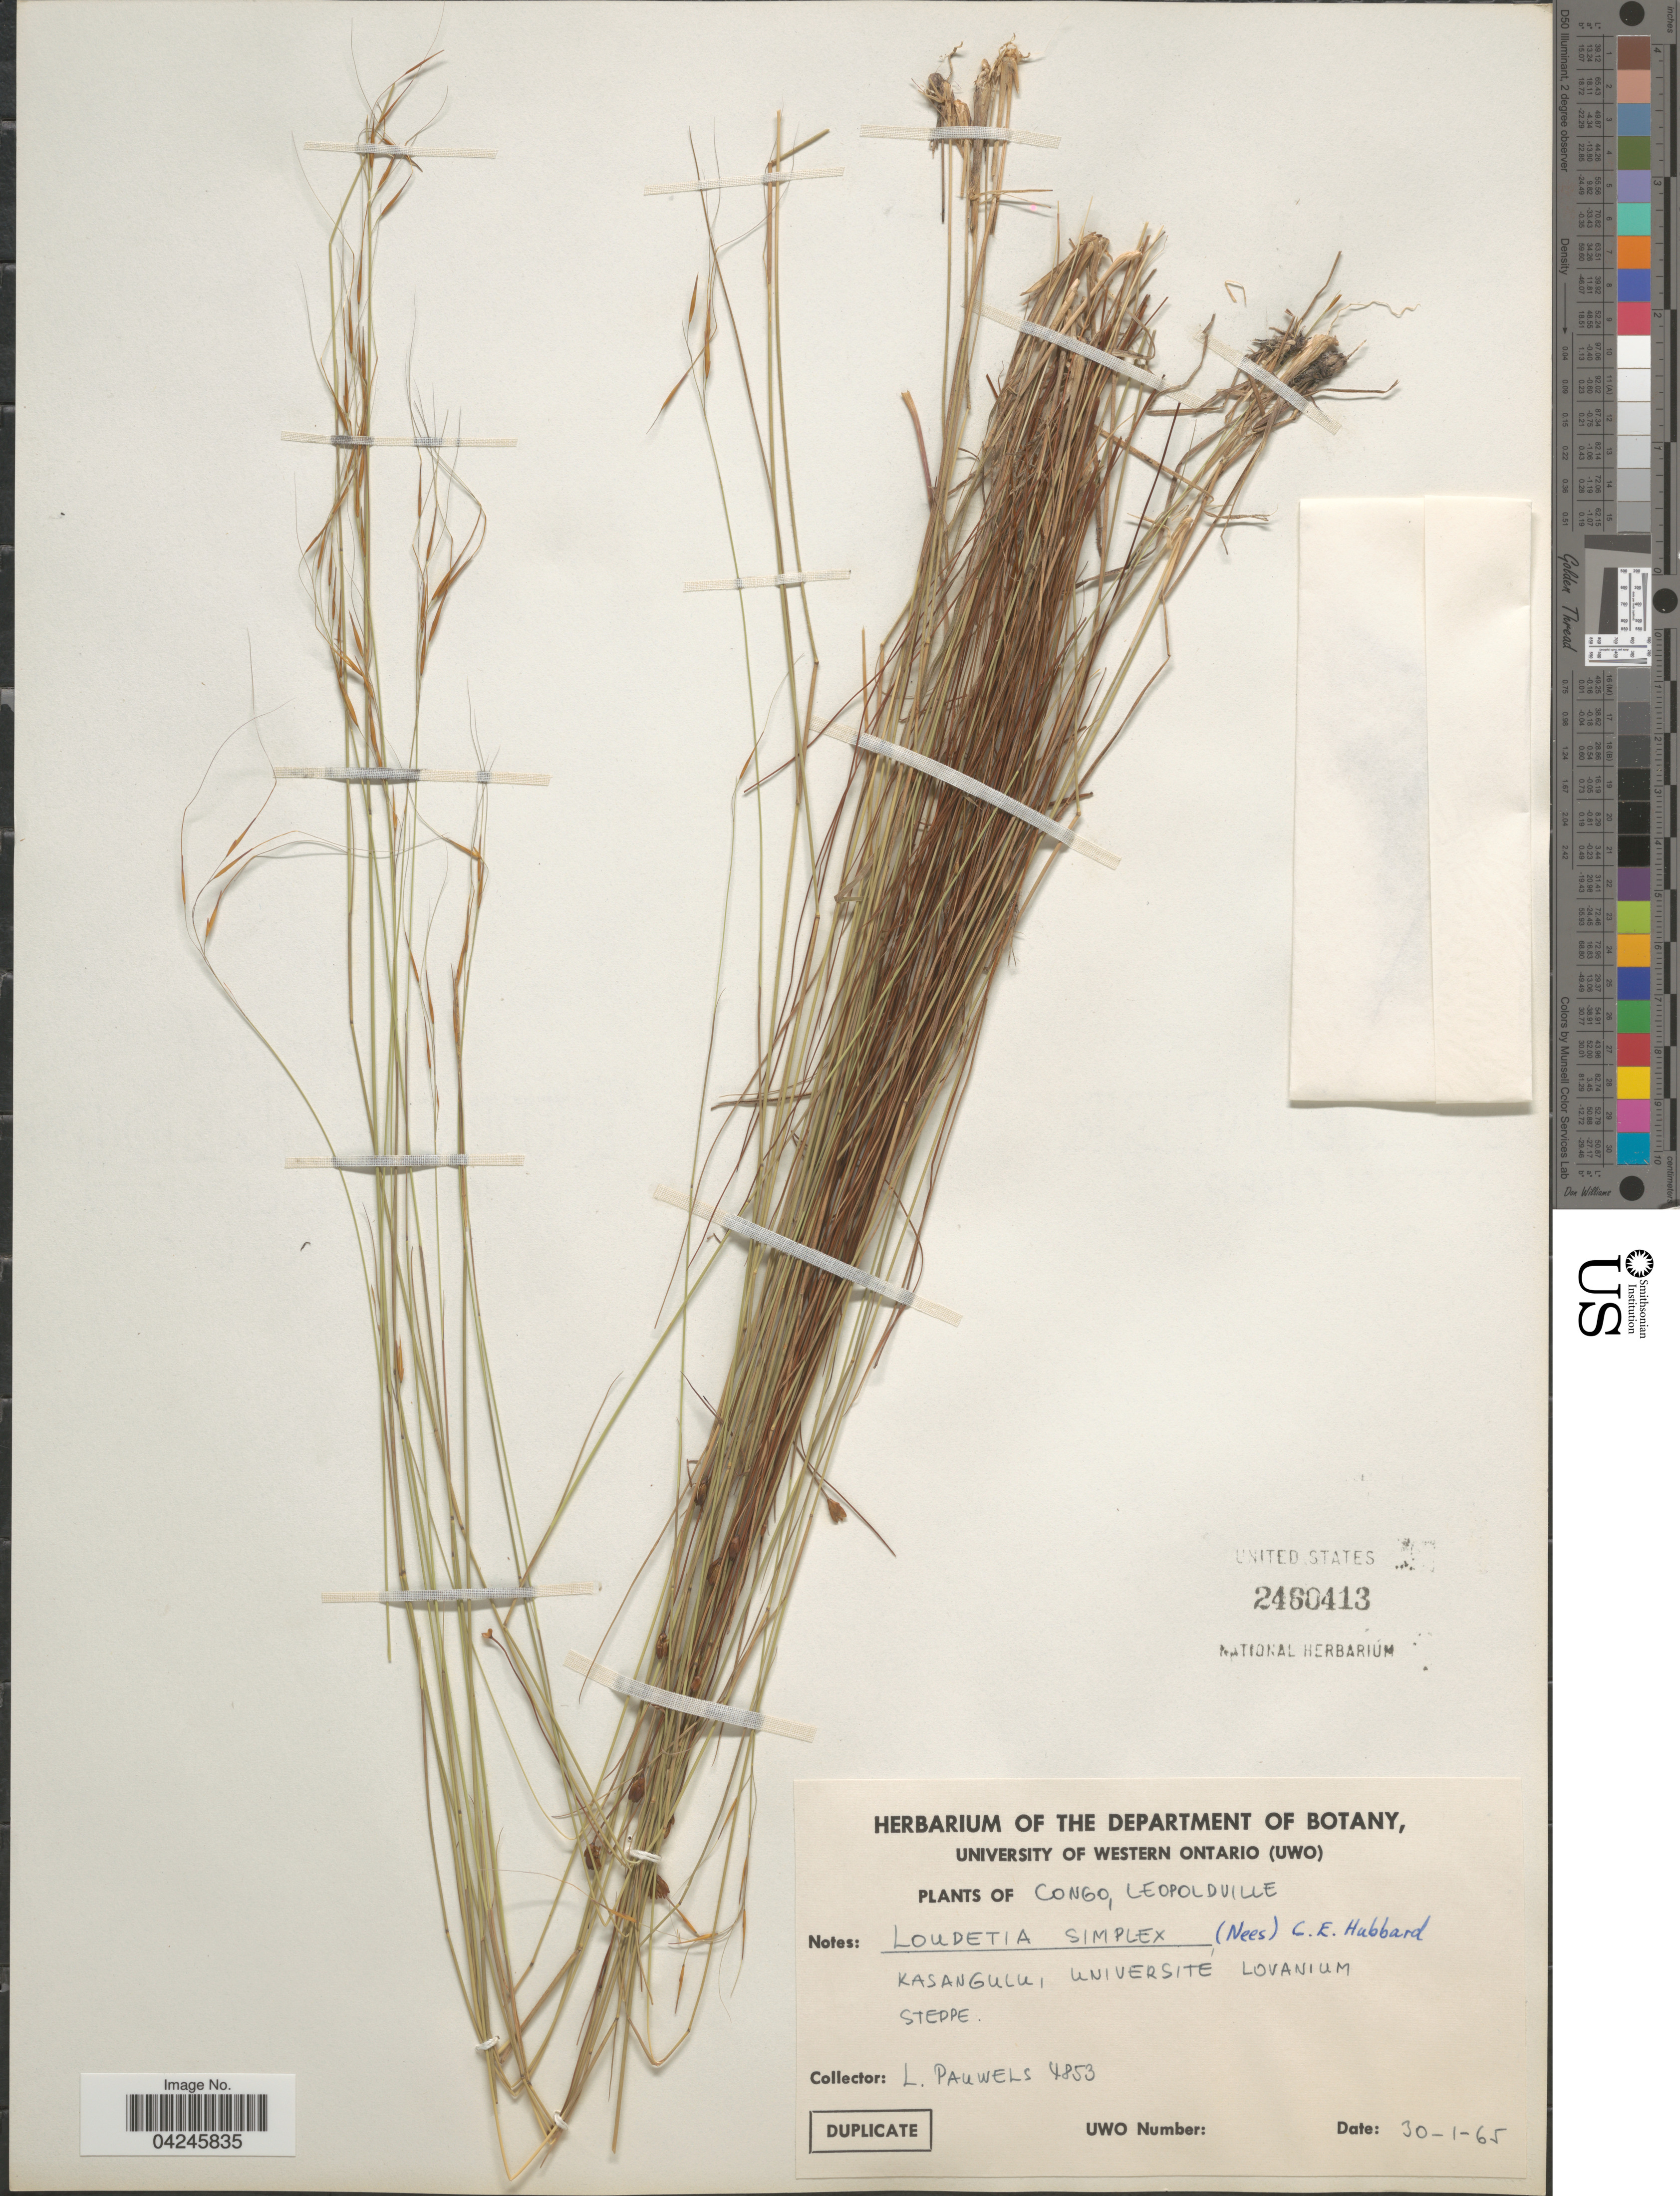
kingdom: Plantae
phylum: Tracheophyta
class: Liliopsida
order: Poales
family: Poaceae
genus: Loudetia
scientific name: Loudetia simplex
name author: (Nees) C.E. Hubb.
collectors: L. Pauwels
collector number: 4853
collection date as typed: Transcribed d/m/y: 30/1/65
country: Congo, Democratic Republic of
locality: Congo, Leopoldville. Kasangulu, Universite Lovanium Steppe.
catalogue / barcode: US 2460413